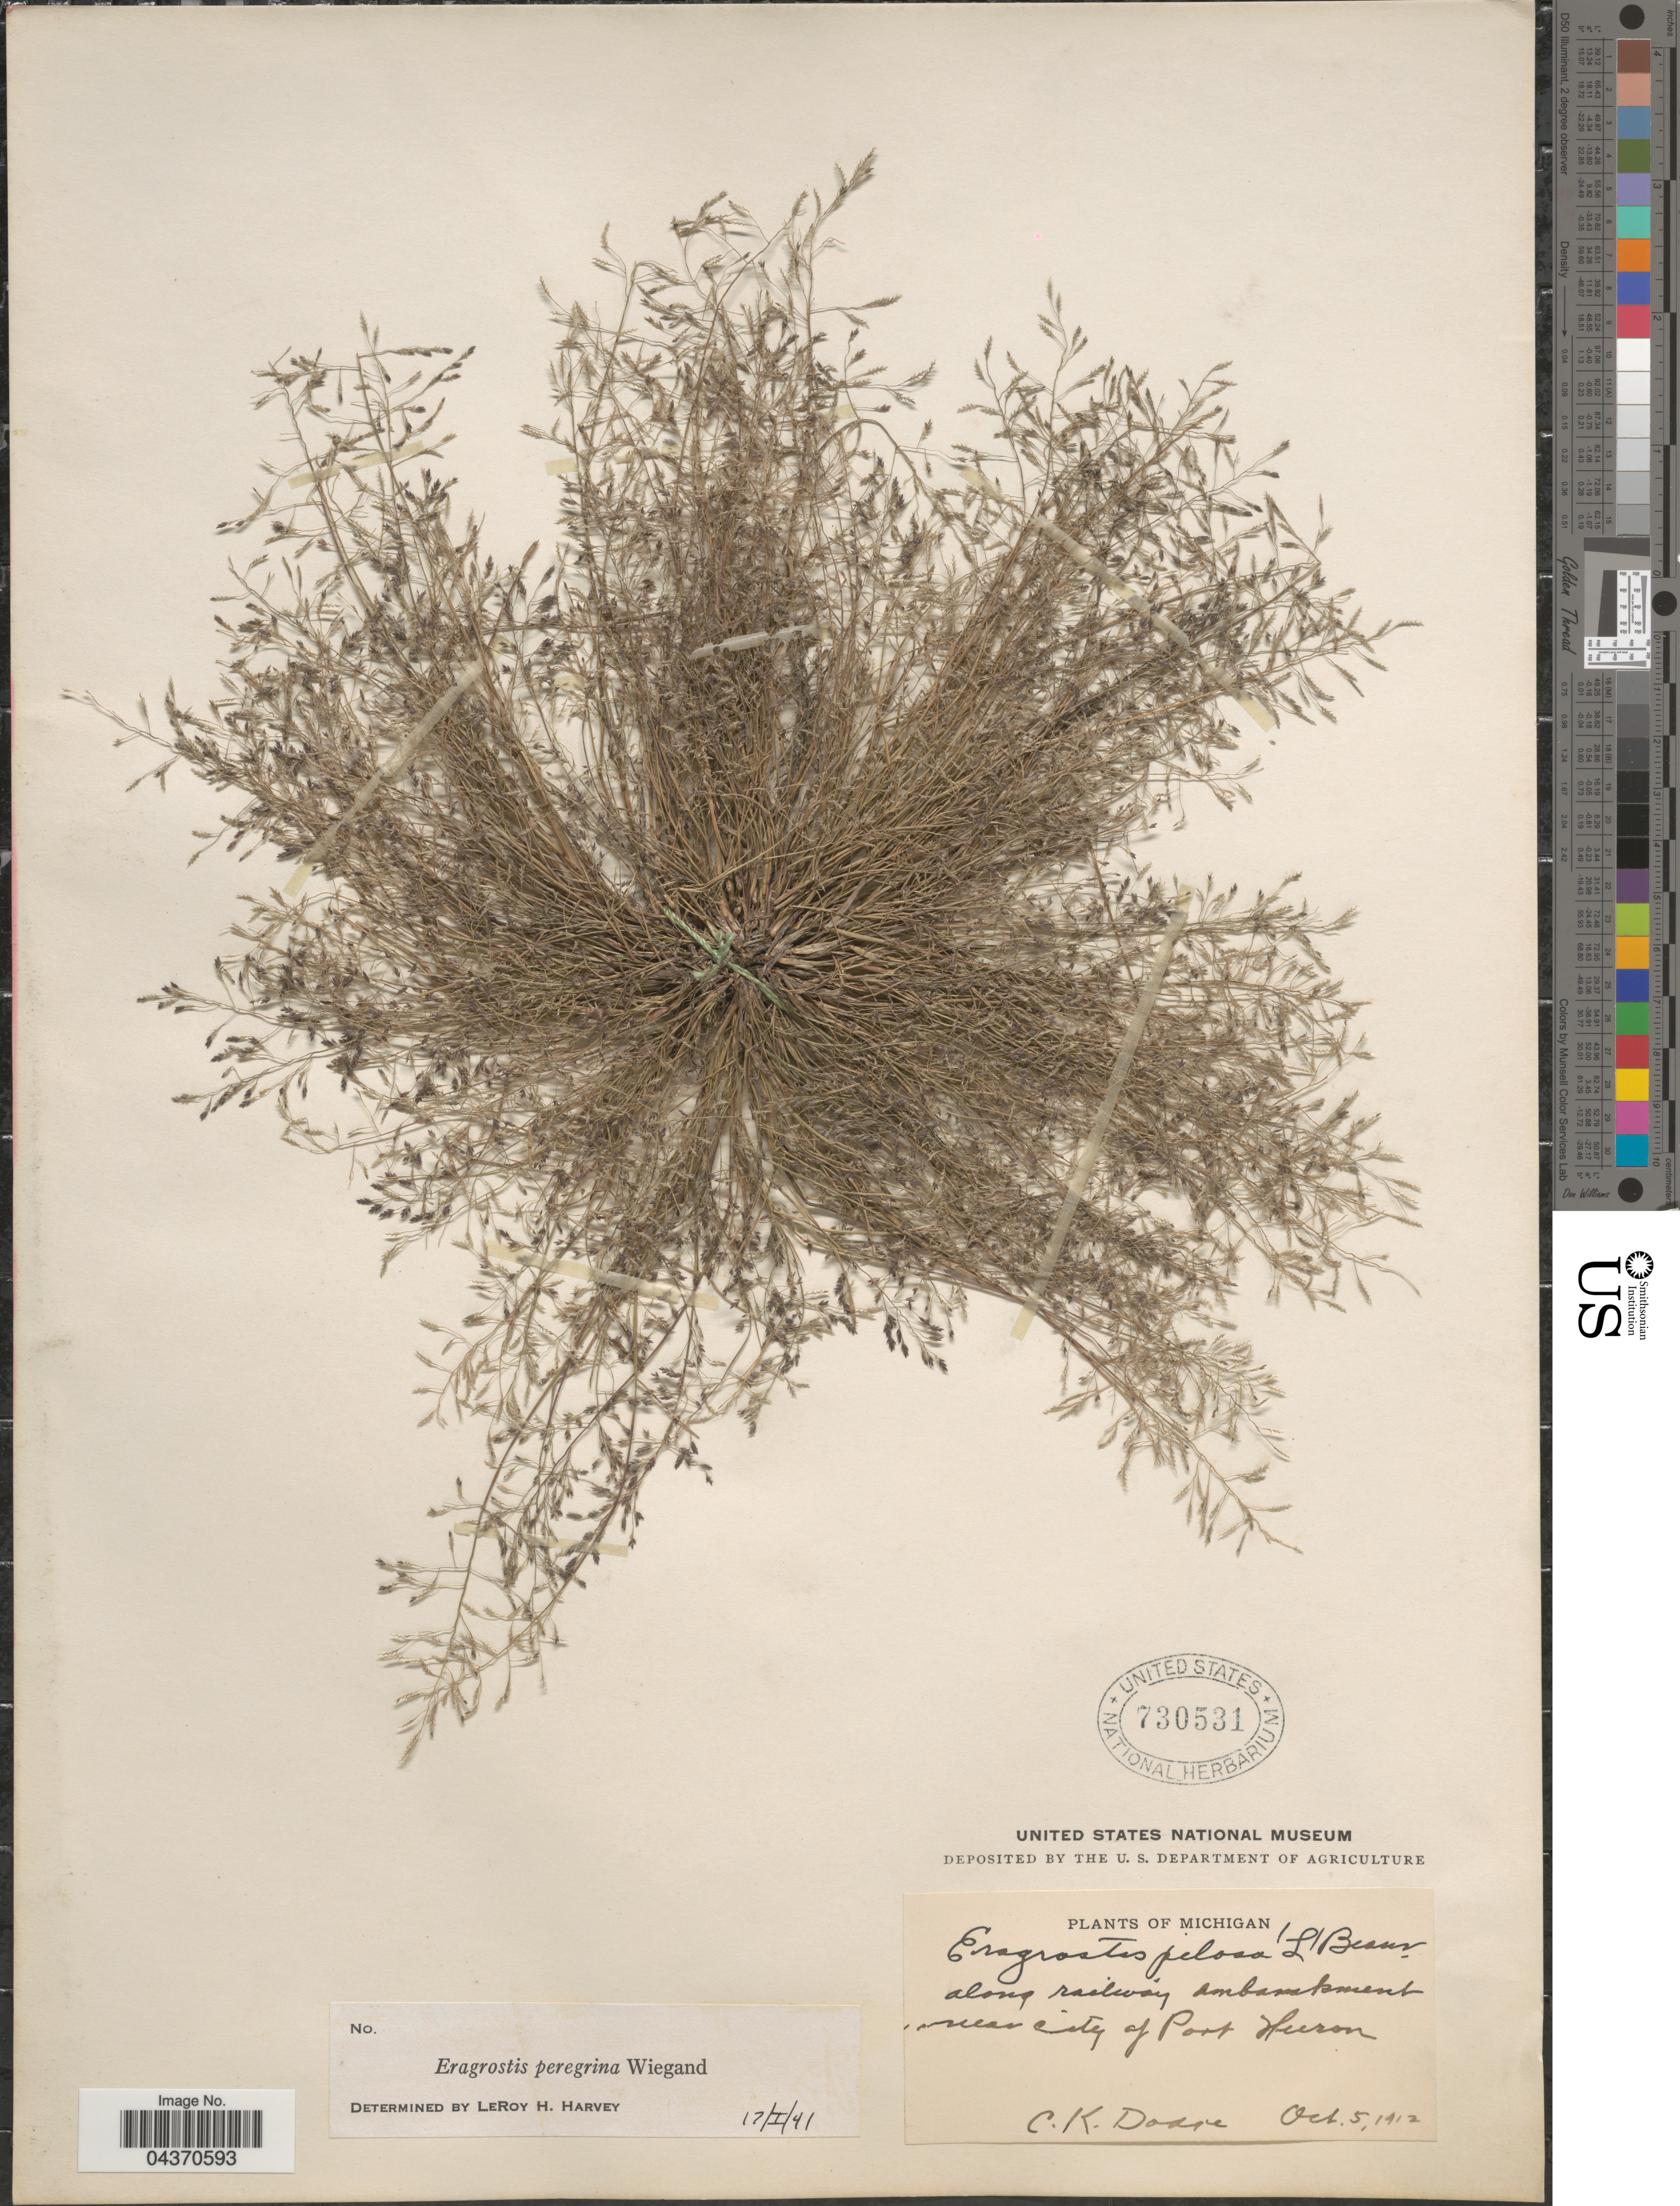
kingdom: Plantae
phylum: Tracheophyta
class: Liliopsida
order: Poales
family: Poaceae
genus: Eragrostis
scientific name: Eragrostis pilosa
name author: (L.) P. Beauv.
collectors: C. Dodge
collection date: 1912-10-05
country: United States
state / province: Michigan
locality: Along railway embankment near city of Port Huron.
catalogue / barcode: US 730531